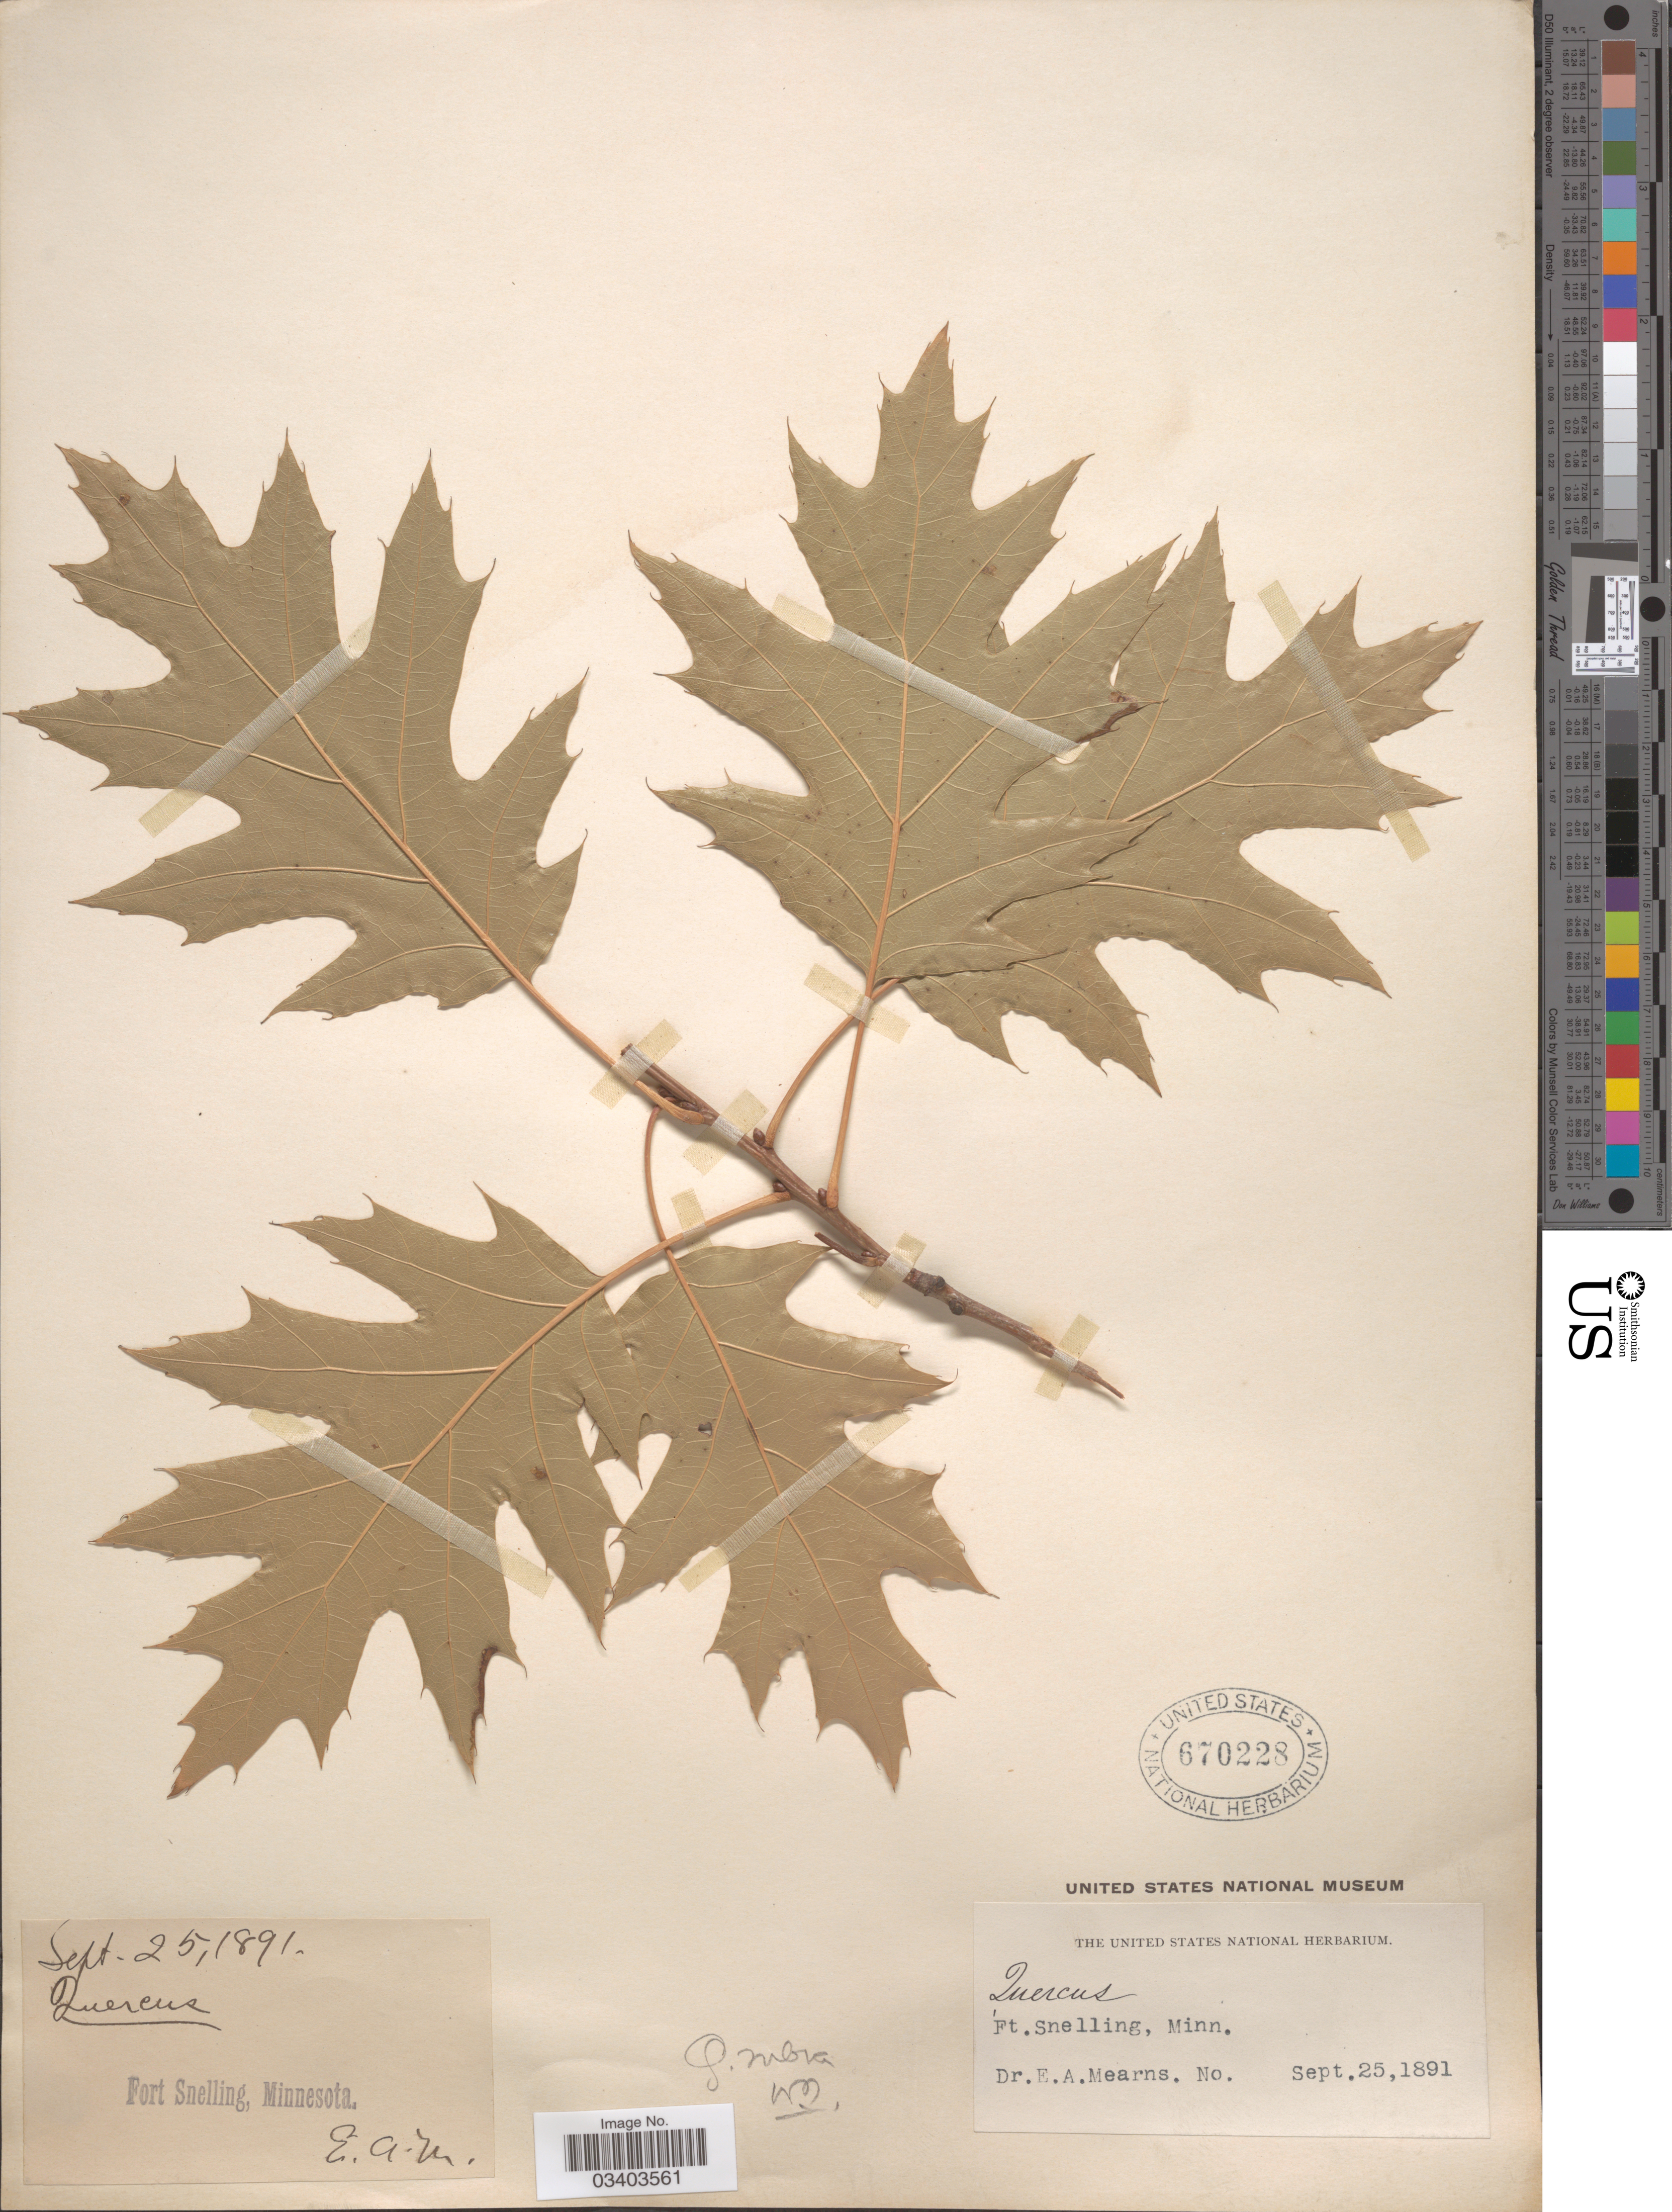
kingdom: Plantae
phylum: Tracheophyta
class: Magnoliopsida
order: Fagales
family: Fagaceae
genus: Quercus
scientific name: Quercus borealis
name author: F. Michx.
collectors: E. A. Mearns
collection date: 1891-09-25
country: United States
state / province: Minnesota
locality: Fort Snelling.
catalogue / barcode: US 670228